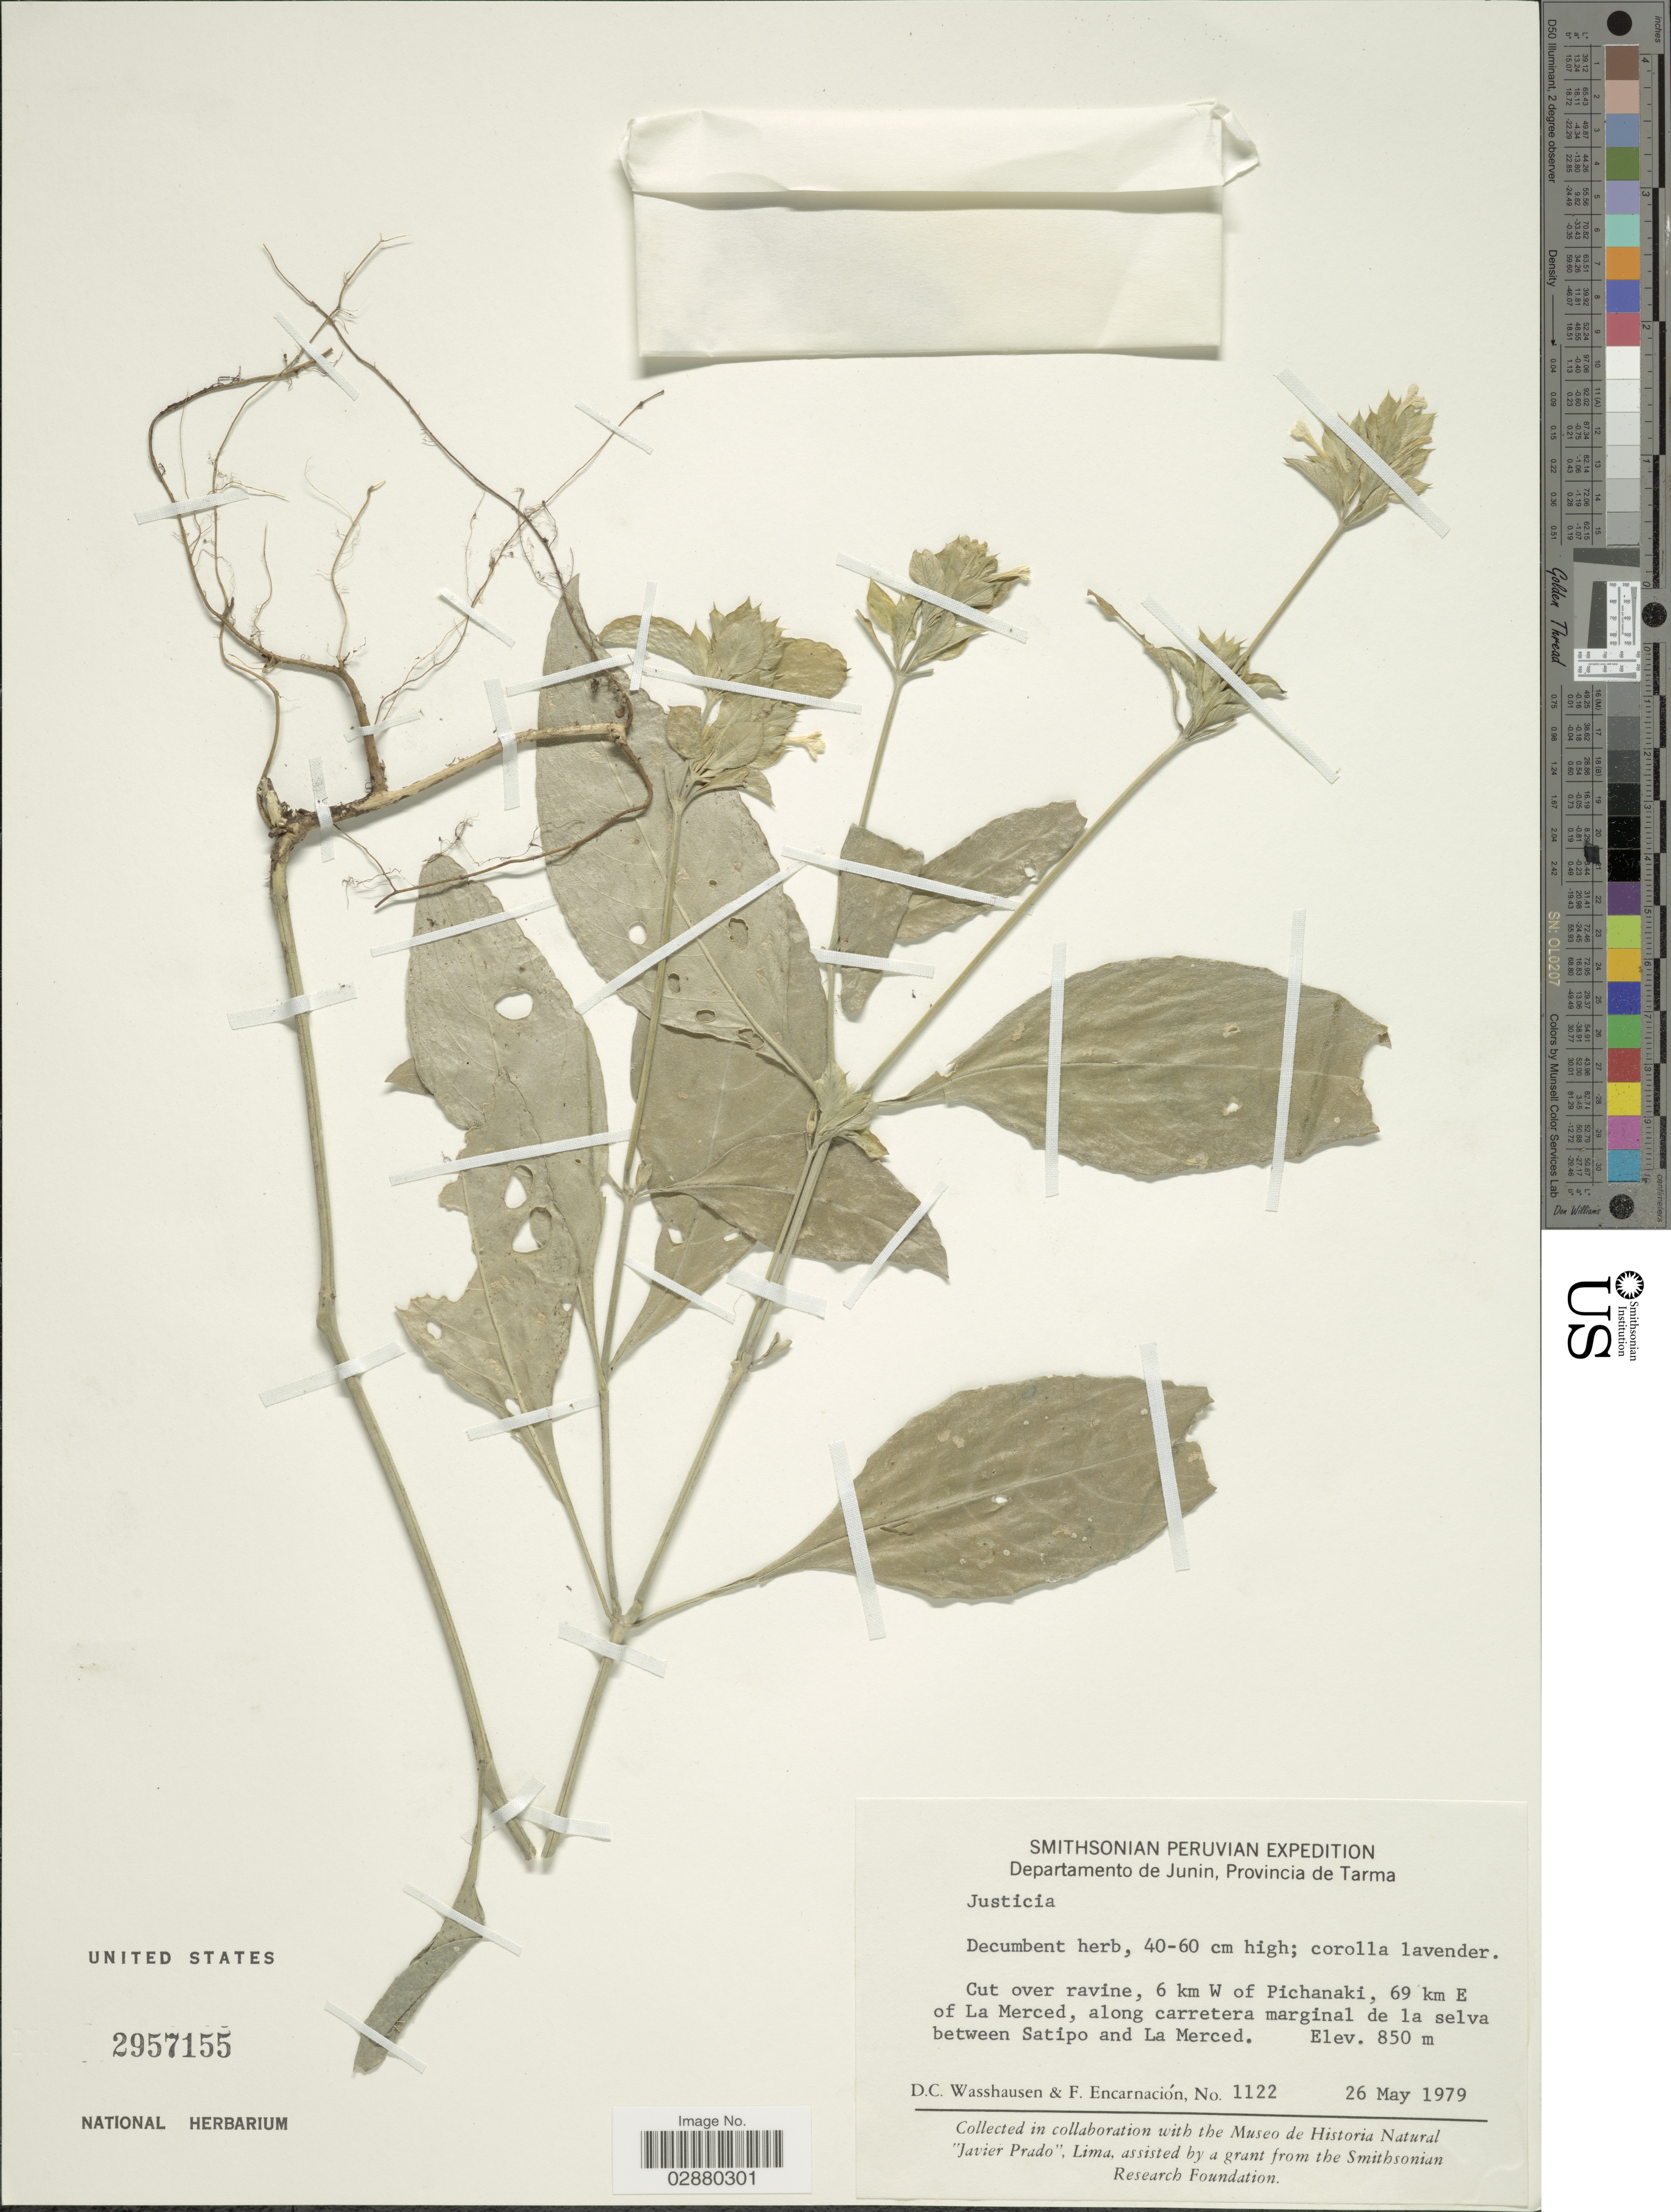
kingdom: Plantae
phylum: Tracheophyta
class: Magnoliopsida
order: Lamiales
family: Acanthaceae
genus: Justicia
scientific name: Justicia radicans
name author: Vahl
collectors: D. C. Wasshausen & F. Encarnación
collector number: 1122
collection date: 1979-05-26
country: Peru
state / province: Junín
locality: Departamento de Junin, Provincia de Tarma, 6 km W of Pichanaki, 69 km E of La Merced, along carretera marginal de la selva between Satipo and La Merced.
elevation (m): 850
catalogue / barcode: US 2957155